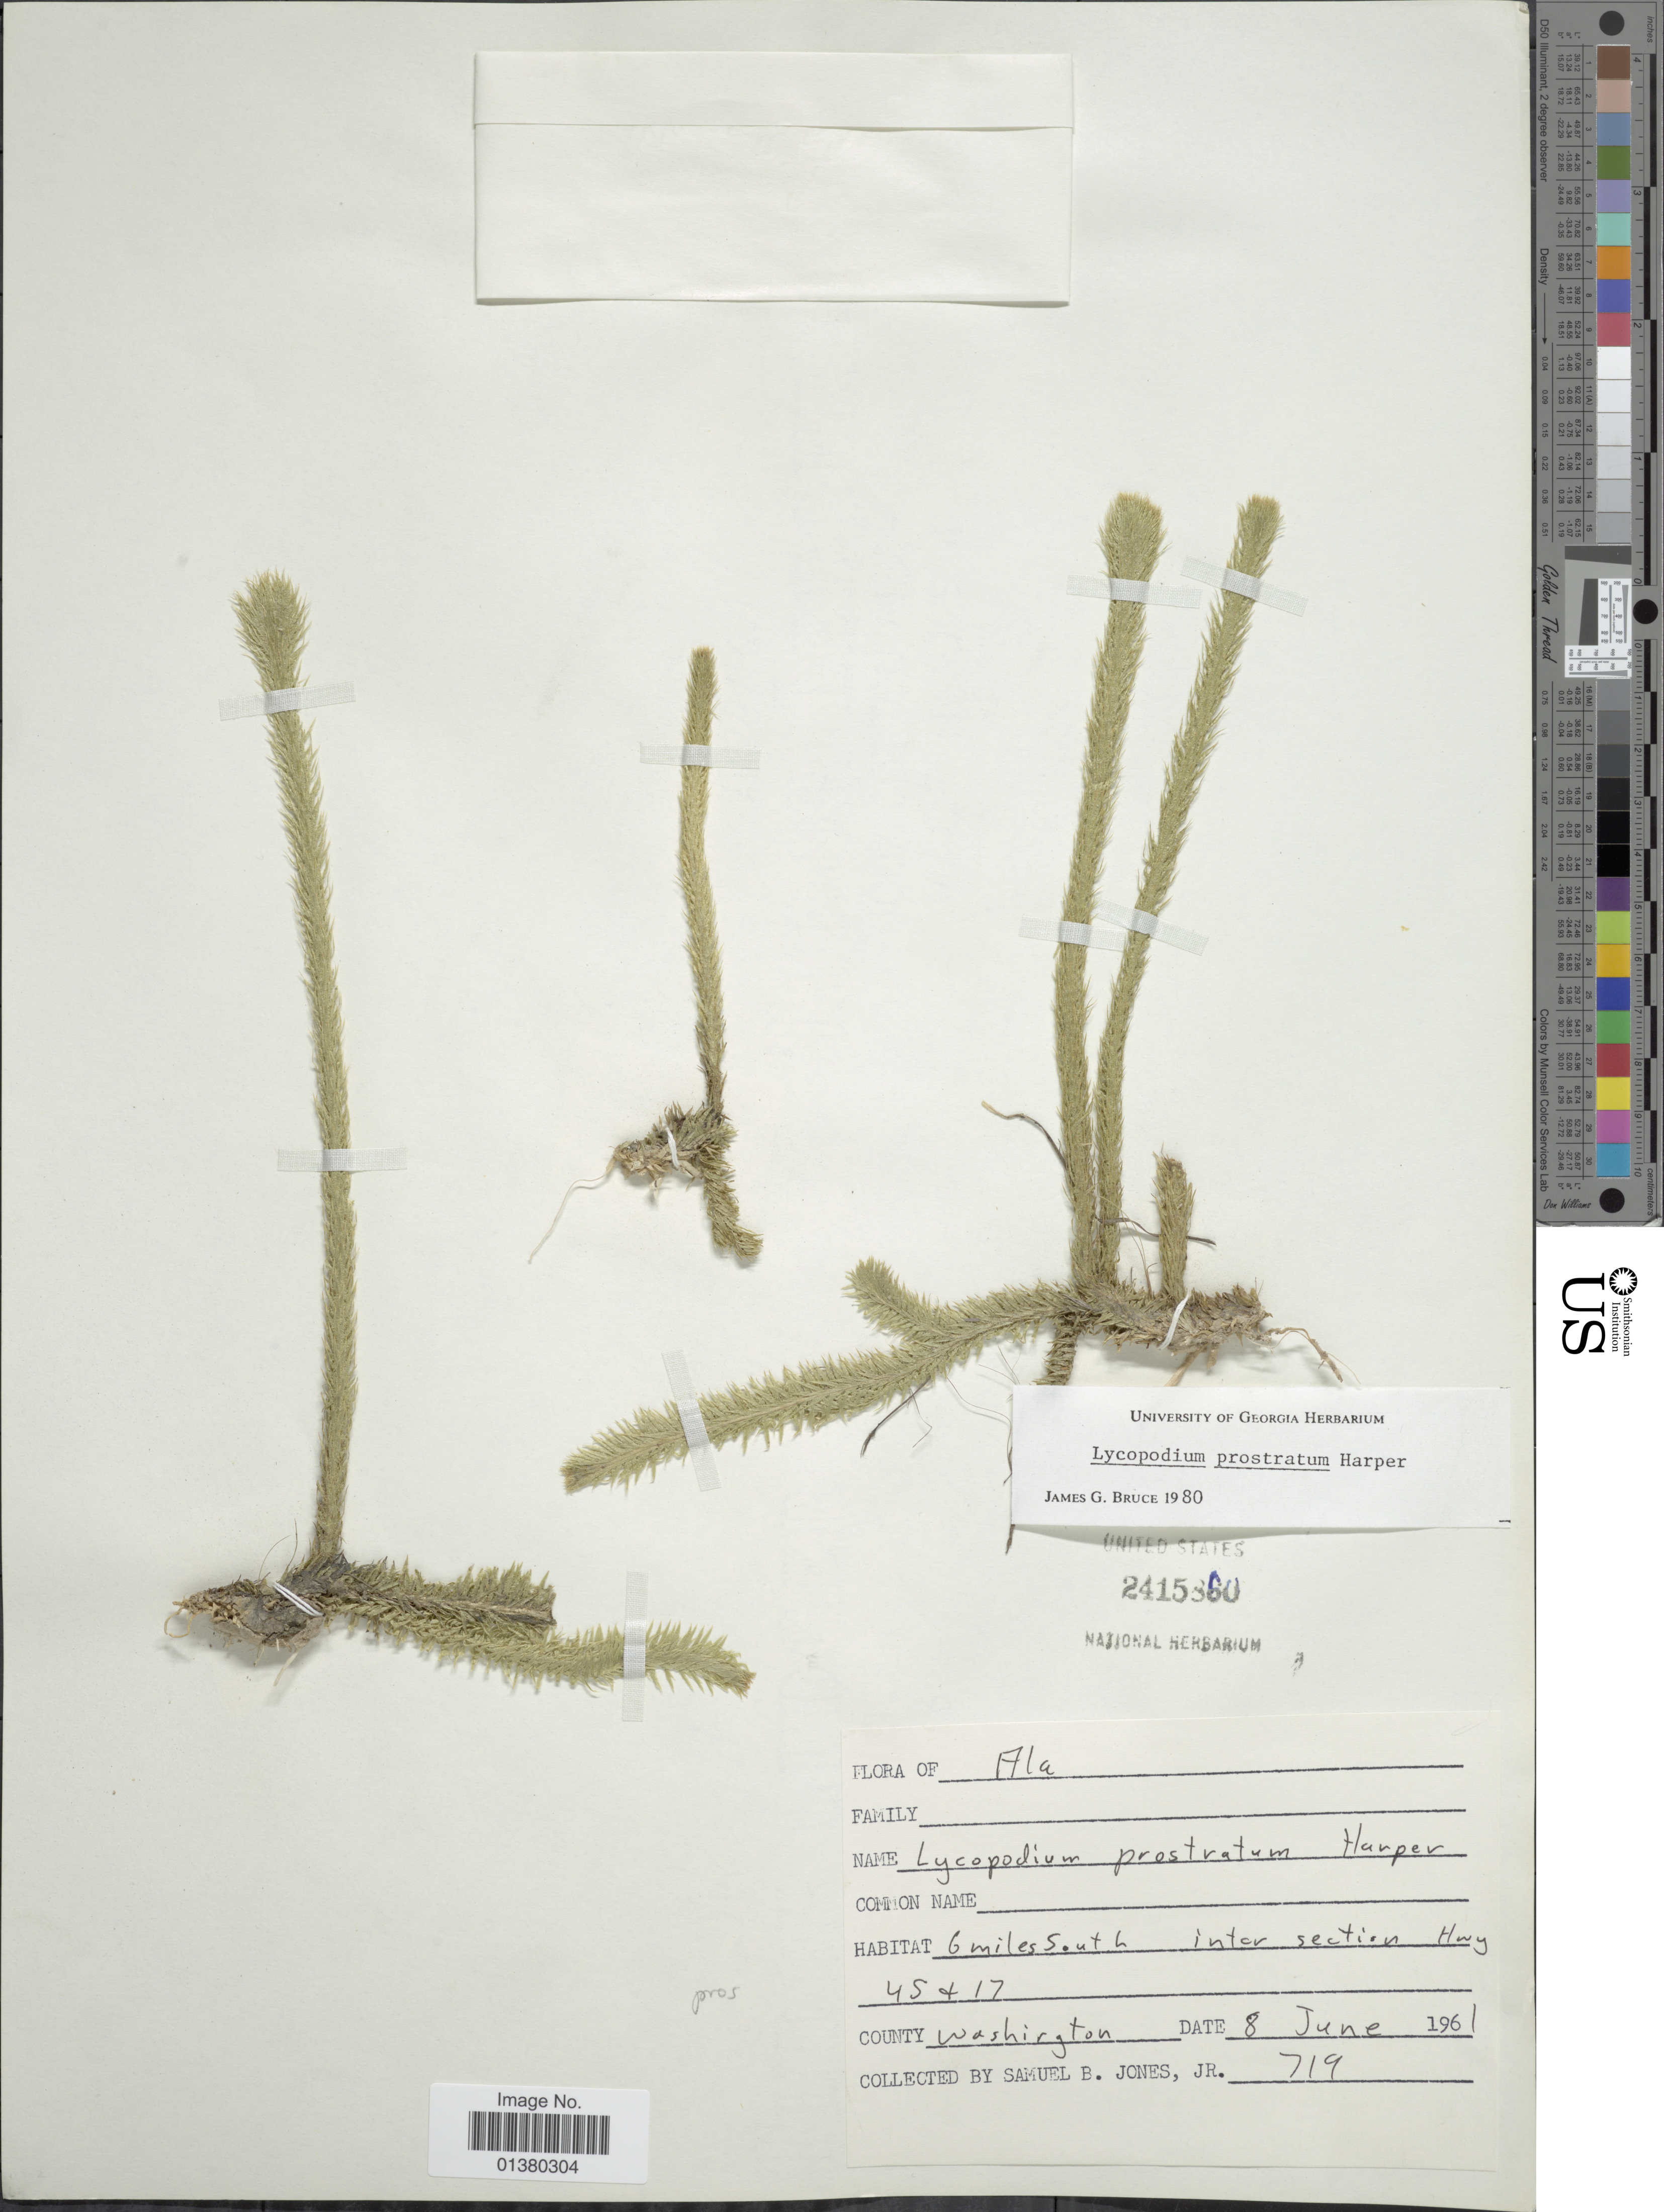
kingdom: Plantae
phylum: Tracheophyta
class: Lycopodiopsida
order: Lycopodiales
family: Lycopodiaceae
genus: Lycopodiella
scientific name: Lycopodiella prostrata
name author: (R.M. Harper) Cranfill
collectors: S. B. Jones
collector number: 719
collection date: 1961-06-08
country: United States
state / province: Alabama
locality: Ala, 6 miles South inter section Hwy 45 & 17. County Washington.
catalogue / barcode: US 2415860